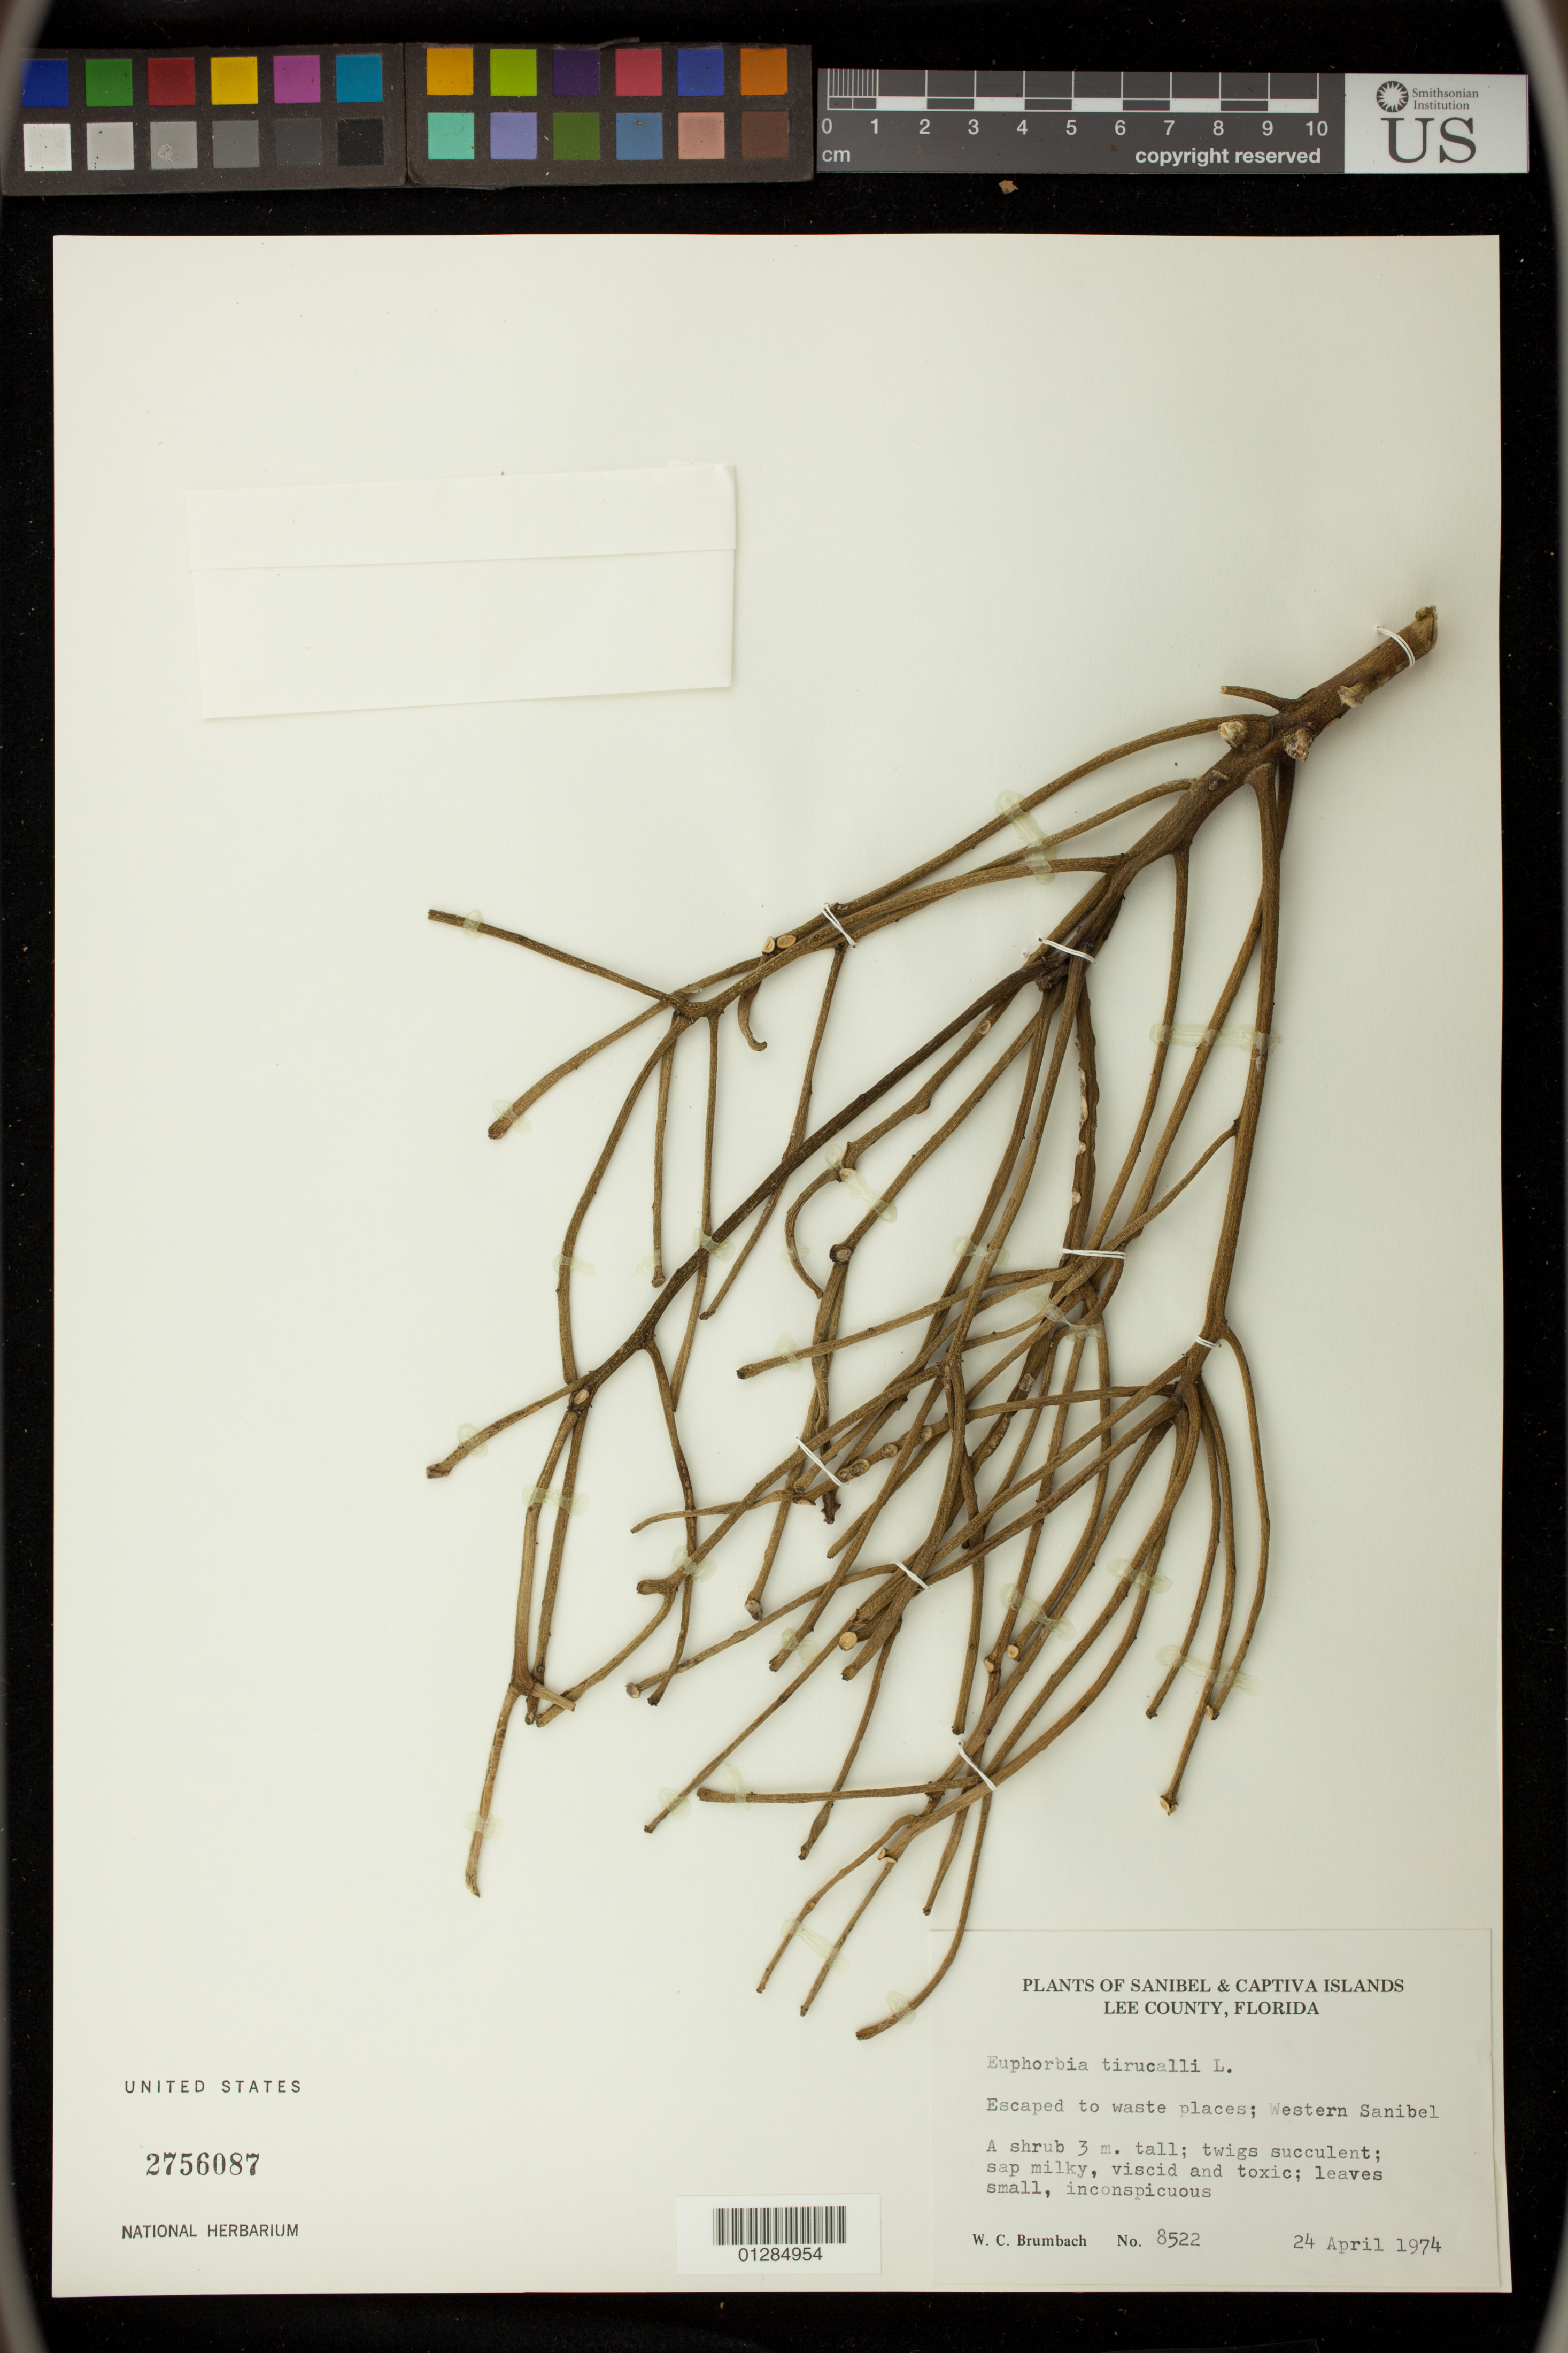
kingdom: Plantae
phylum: Tracheophyta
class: Magnoliopsida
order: Malpighiales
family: Euphorbiaceae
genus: Euphorbia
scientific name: Euphorbia tirucalli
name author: L.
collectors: W. C. Brumbach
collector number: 8522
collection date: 1974-04-24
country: United States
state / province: Florida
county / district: Lee County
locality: Western Sanibel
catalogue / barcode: US 2756087